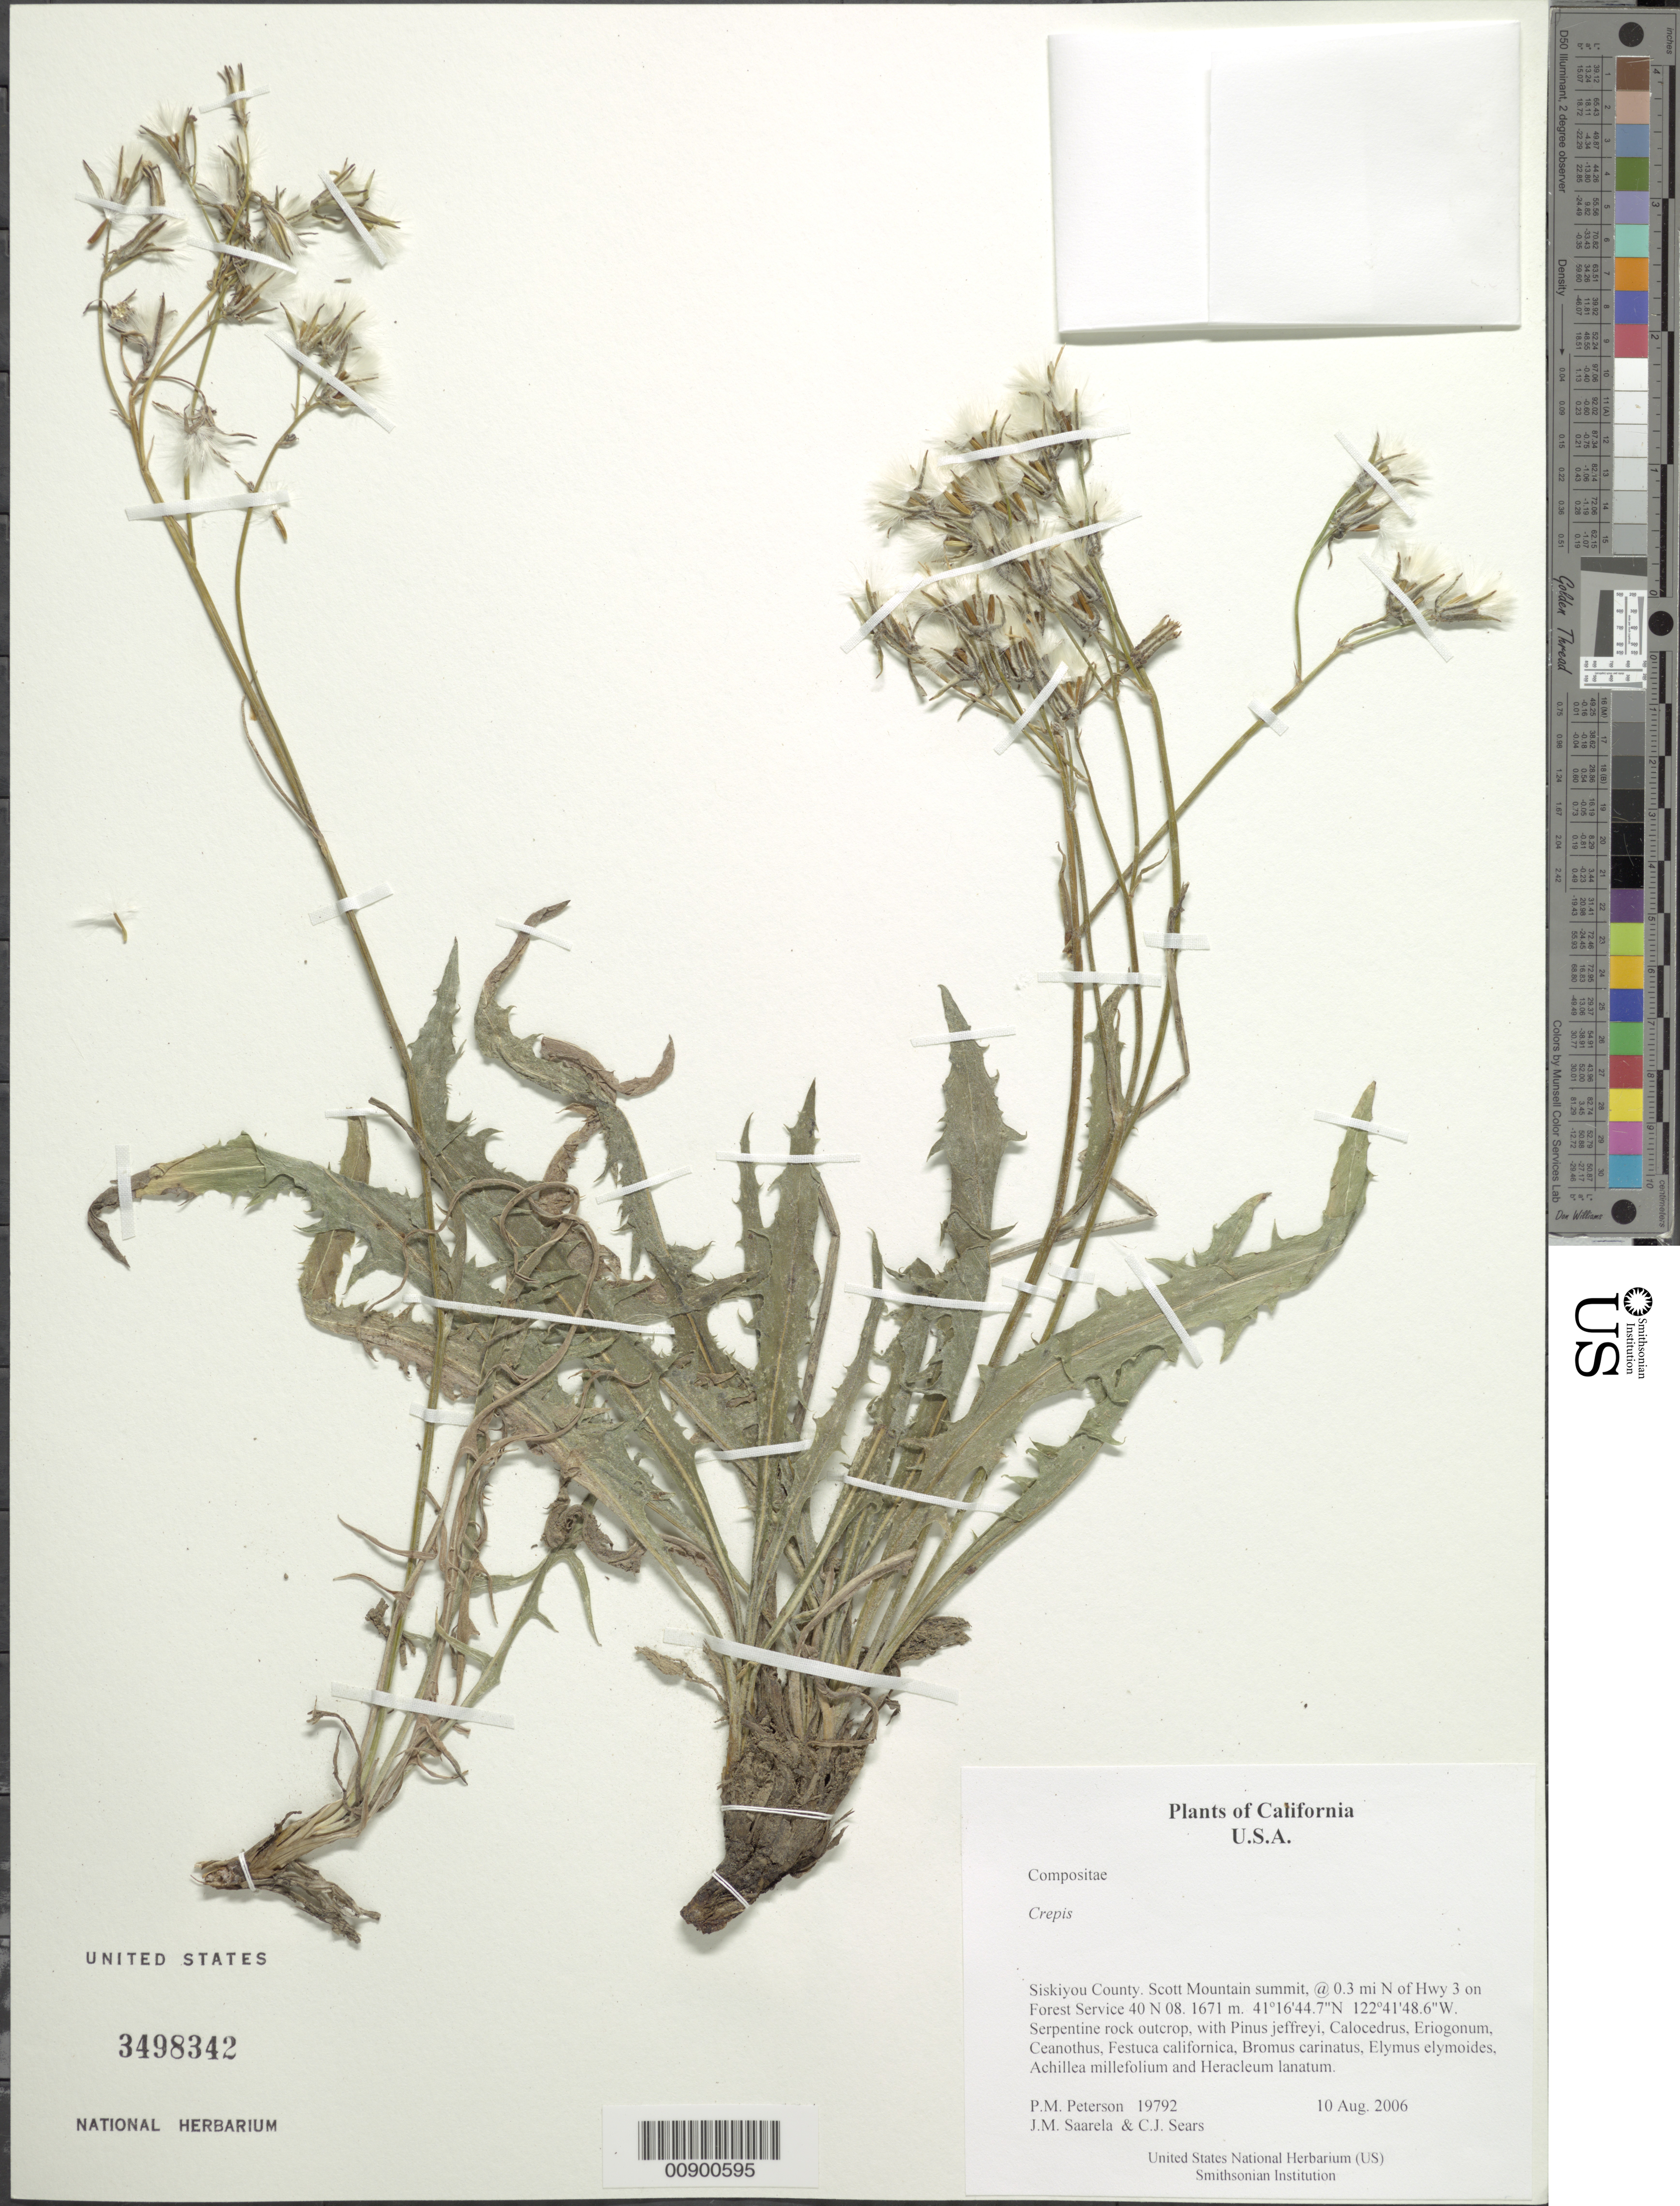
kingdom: Plantae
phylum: Tracheophyta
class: Magnoliopsida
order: Asterales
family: Asteraceae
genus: Crepis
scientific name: Crepis pleurocarpa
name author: A. Gray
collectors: P. M. Peterson, J. Saarela & C. Sears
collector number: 19792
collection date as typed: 10 Aug 2006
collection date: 2006-08-10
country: United States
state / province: California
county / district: Siskiyou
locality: Scott Mountain summit, 0.3 mi N of Hwy 3 on Forest Service 40 N 08.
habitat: Serpentine rock outcrop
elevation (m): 1671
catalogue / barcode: US 3498342